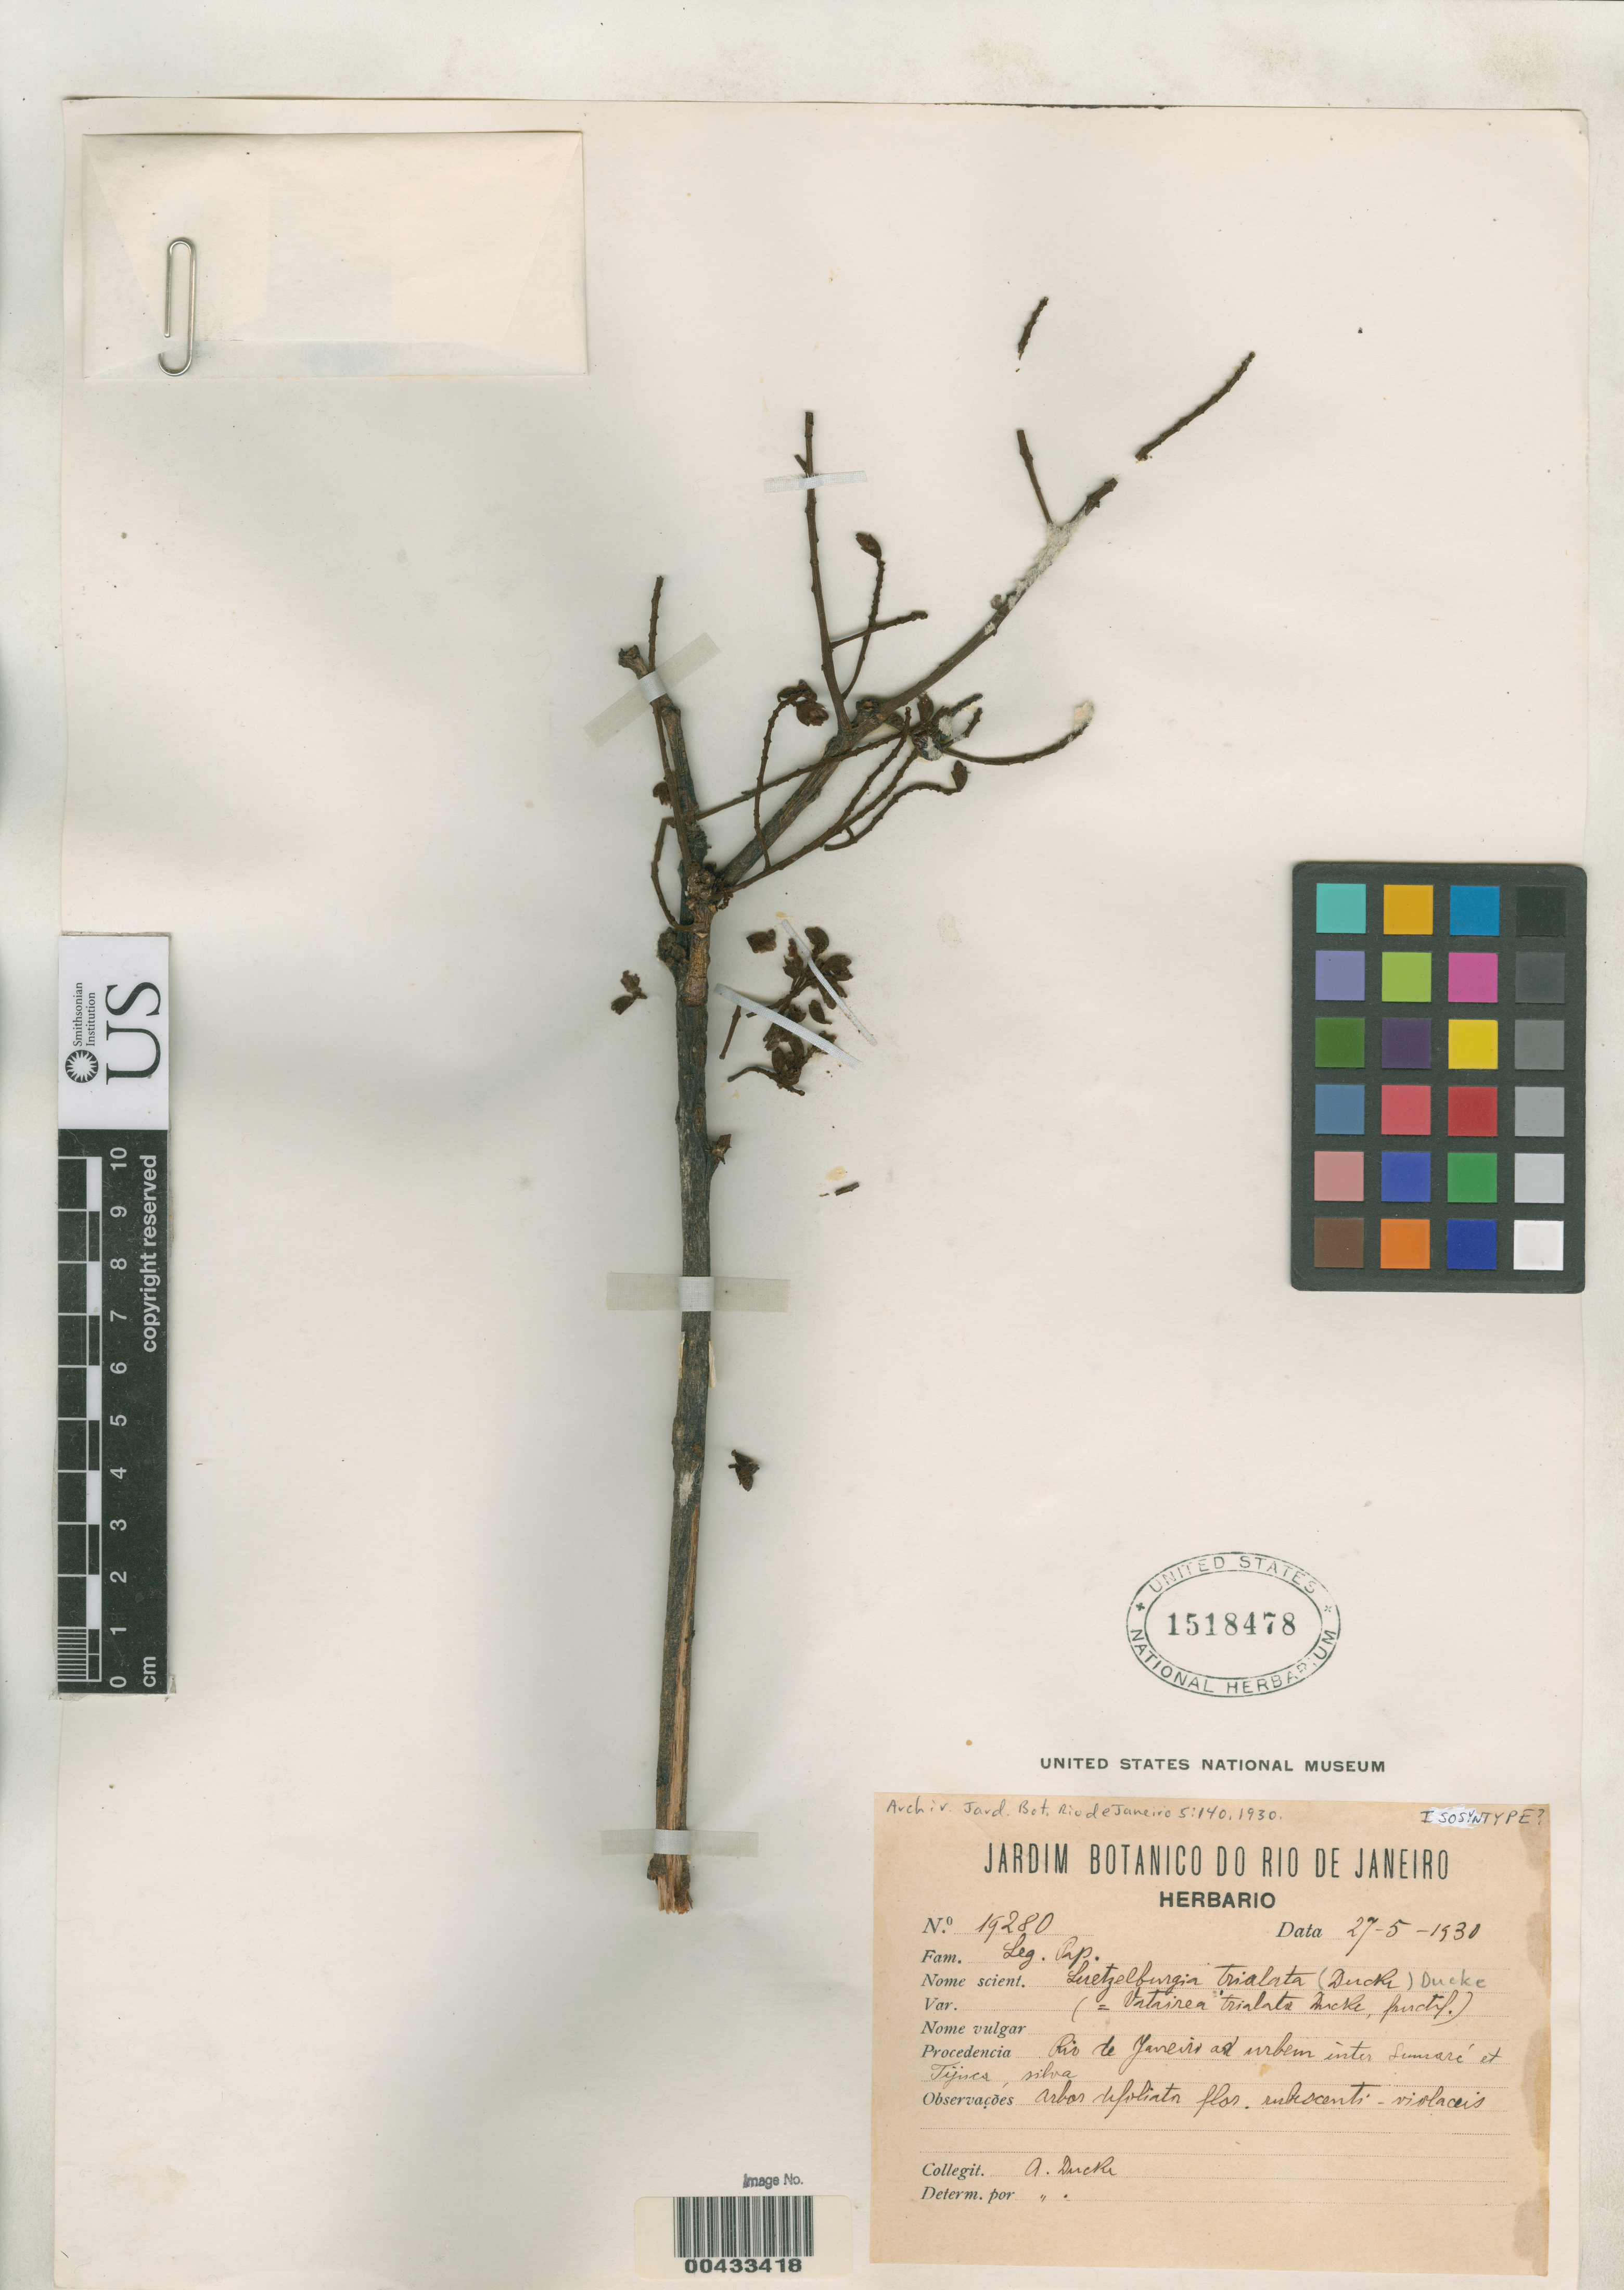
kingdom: Plantae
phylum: Tracheophyta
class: Magnoliopsida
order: Fabales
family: Fabaceae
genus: Vatairea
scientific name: Vatairea trialata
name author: Ducke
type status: Isosyntype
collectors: A. Ducke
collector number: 19280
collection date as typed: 27 May 1930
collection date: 1930-05-27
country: Brazil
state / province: Rio de Janeiro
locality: Rio de Janiro ad urbem inter Sumare et Tijnca.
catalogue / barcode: US 1518478